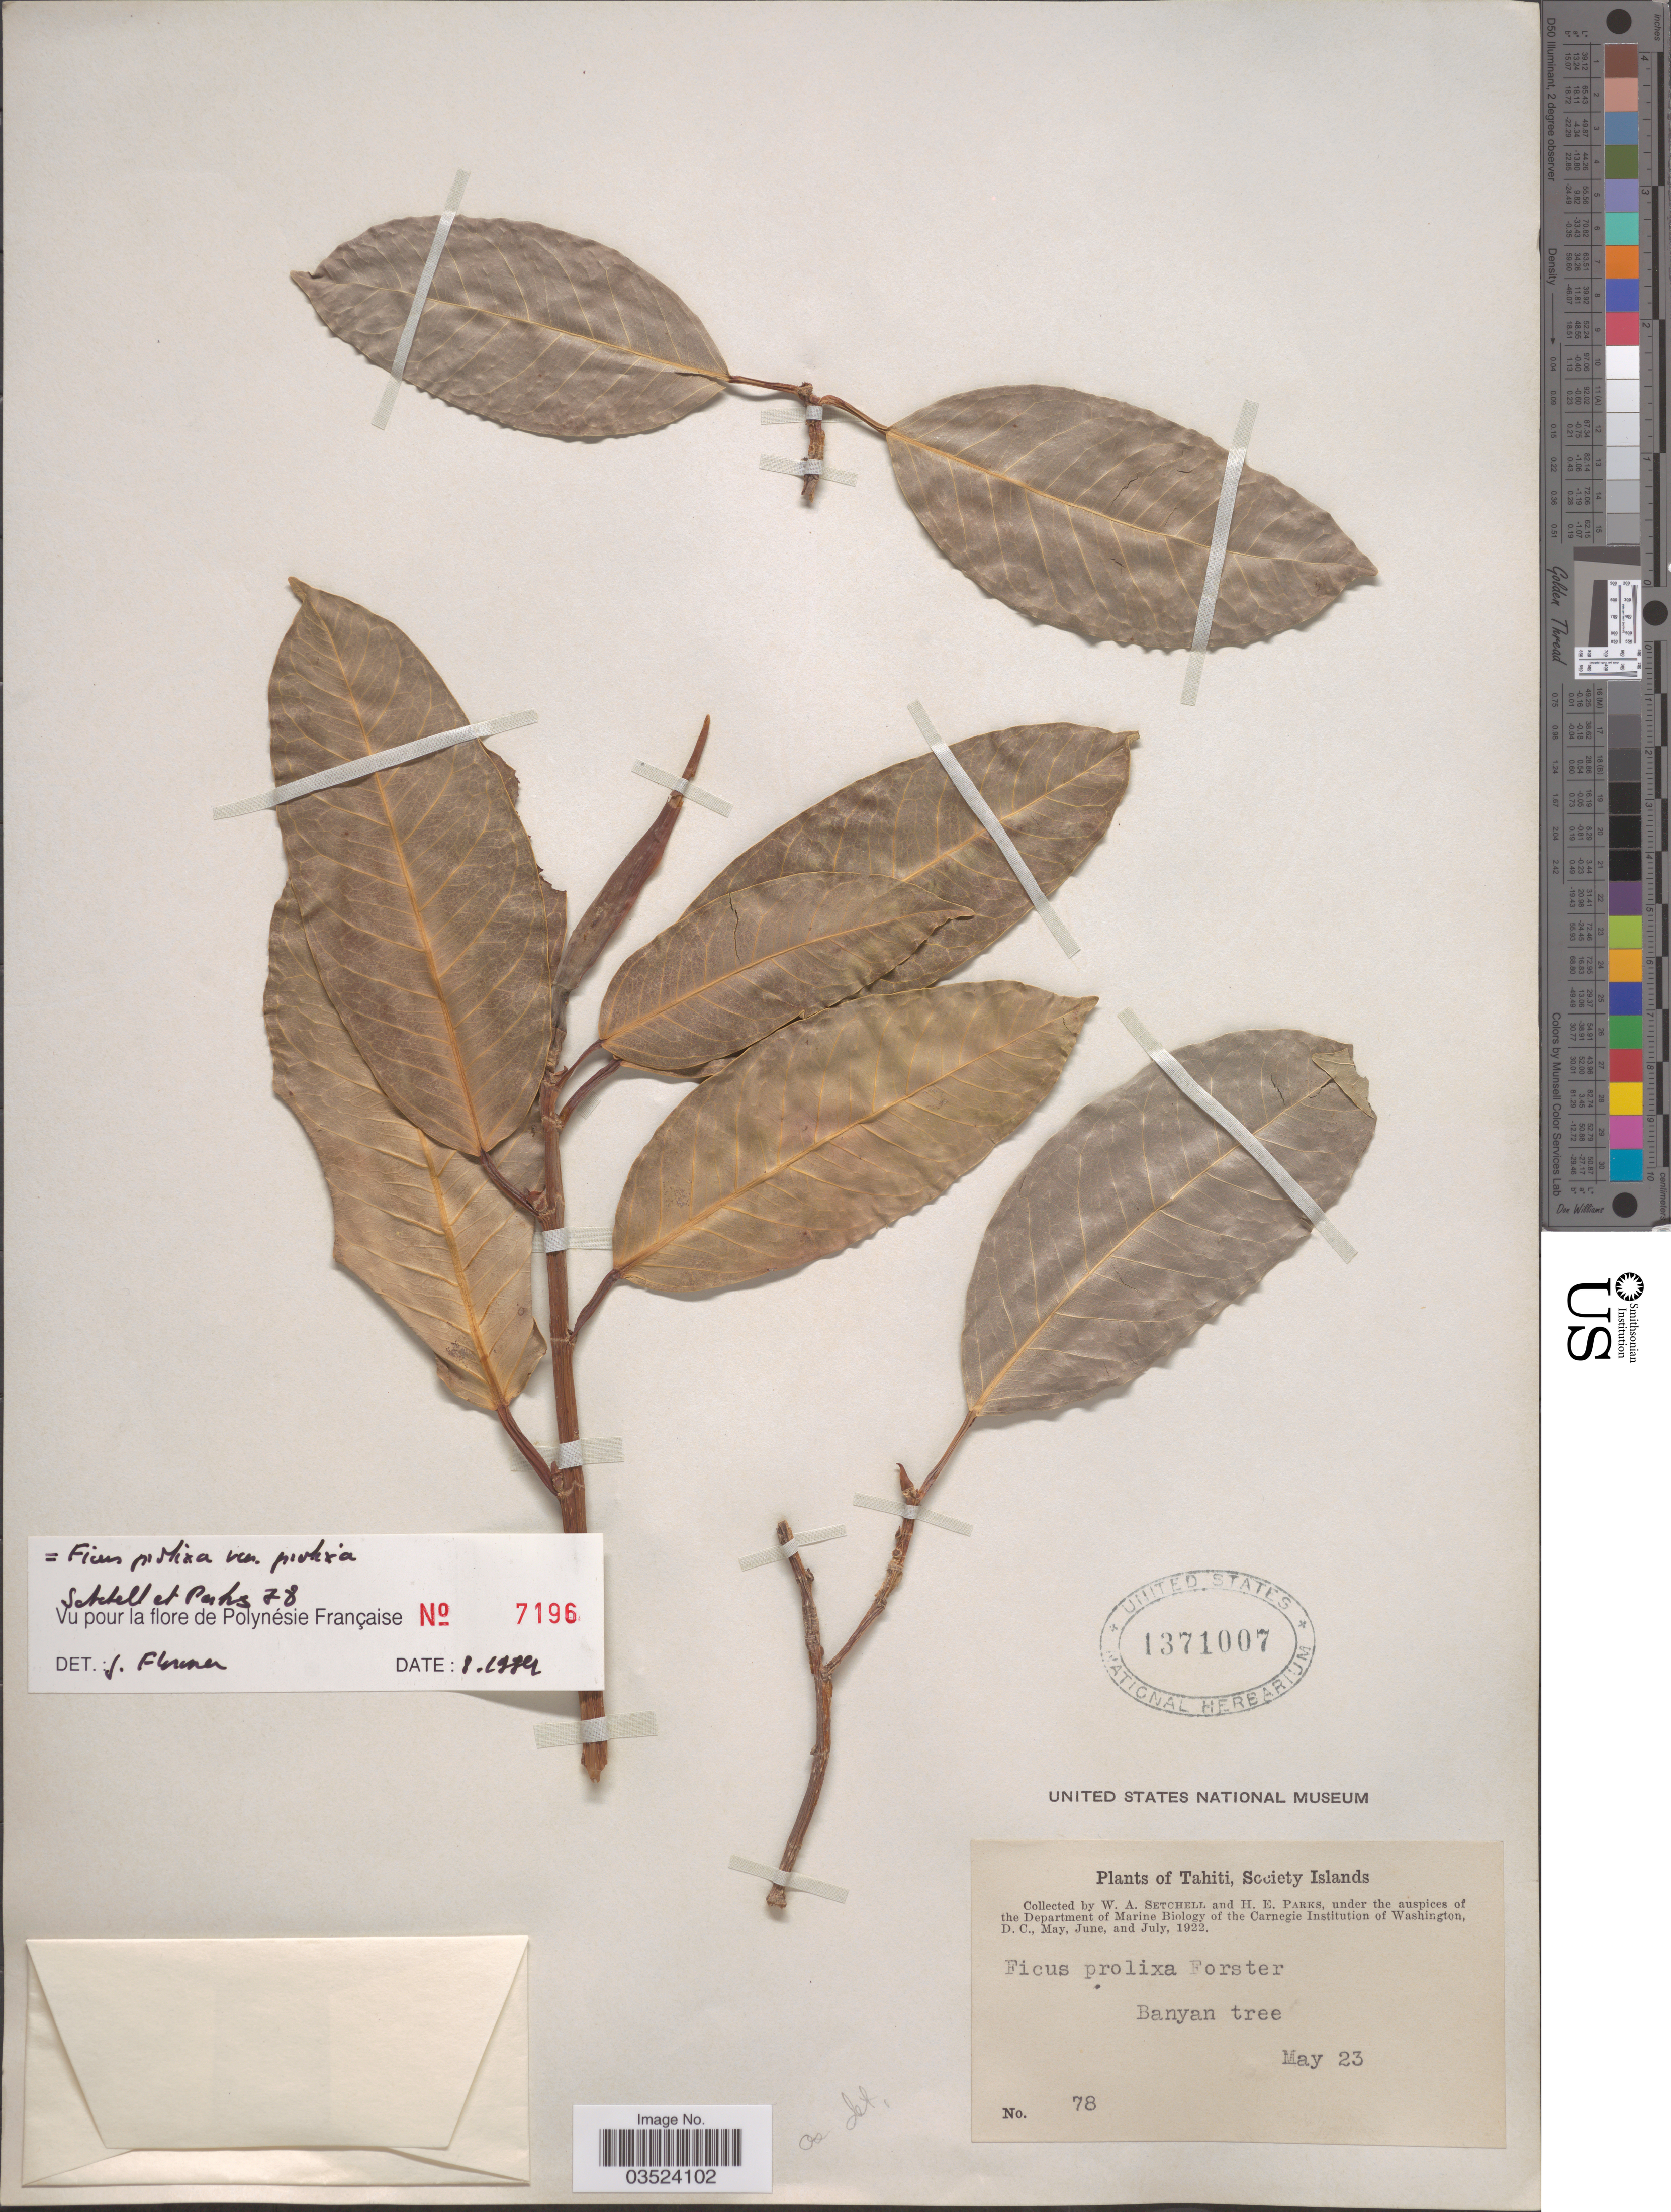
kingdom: Plantae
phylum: Tracheophyta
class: Magnoliopsida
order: Rosales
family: Moraceae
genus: Ficus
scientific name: Ficus prolixa var. prolixa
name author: G. Forst.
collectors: W. Setchell & H. E. Parks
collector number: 78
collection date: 1922-05-23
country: French Polynesia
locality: Tahiti, Society Islands.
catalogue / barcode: US 1371007